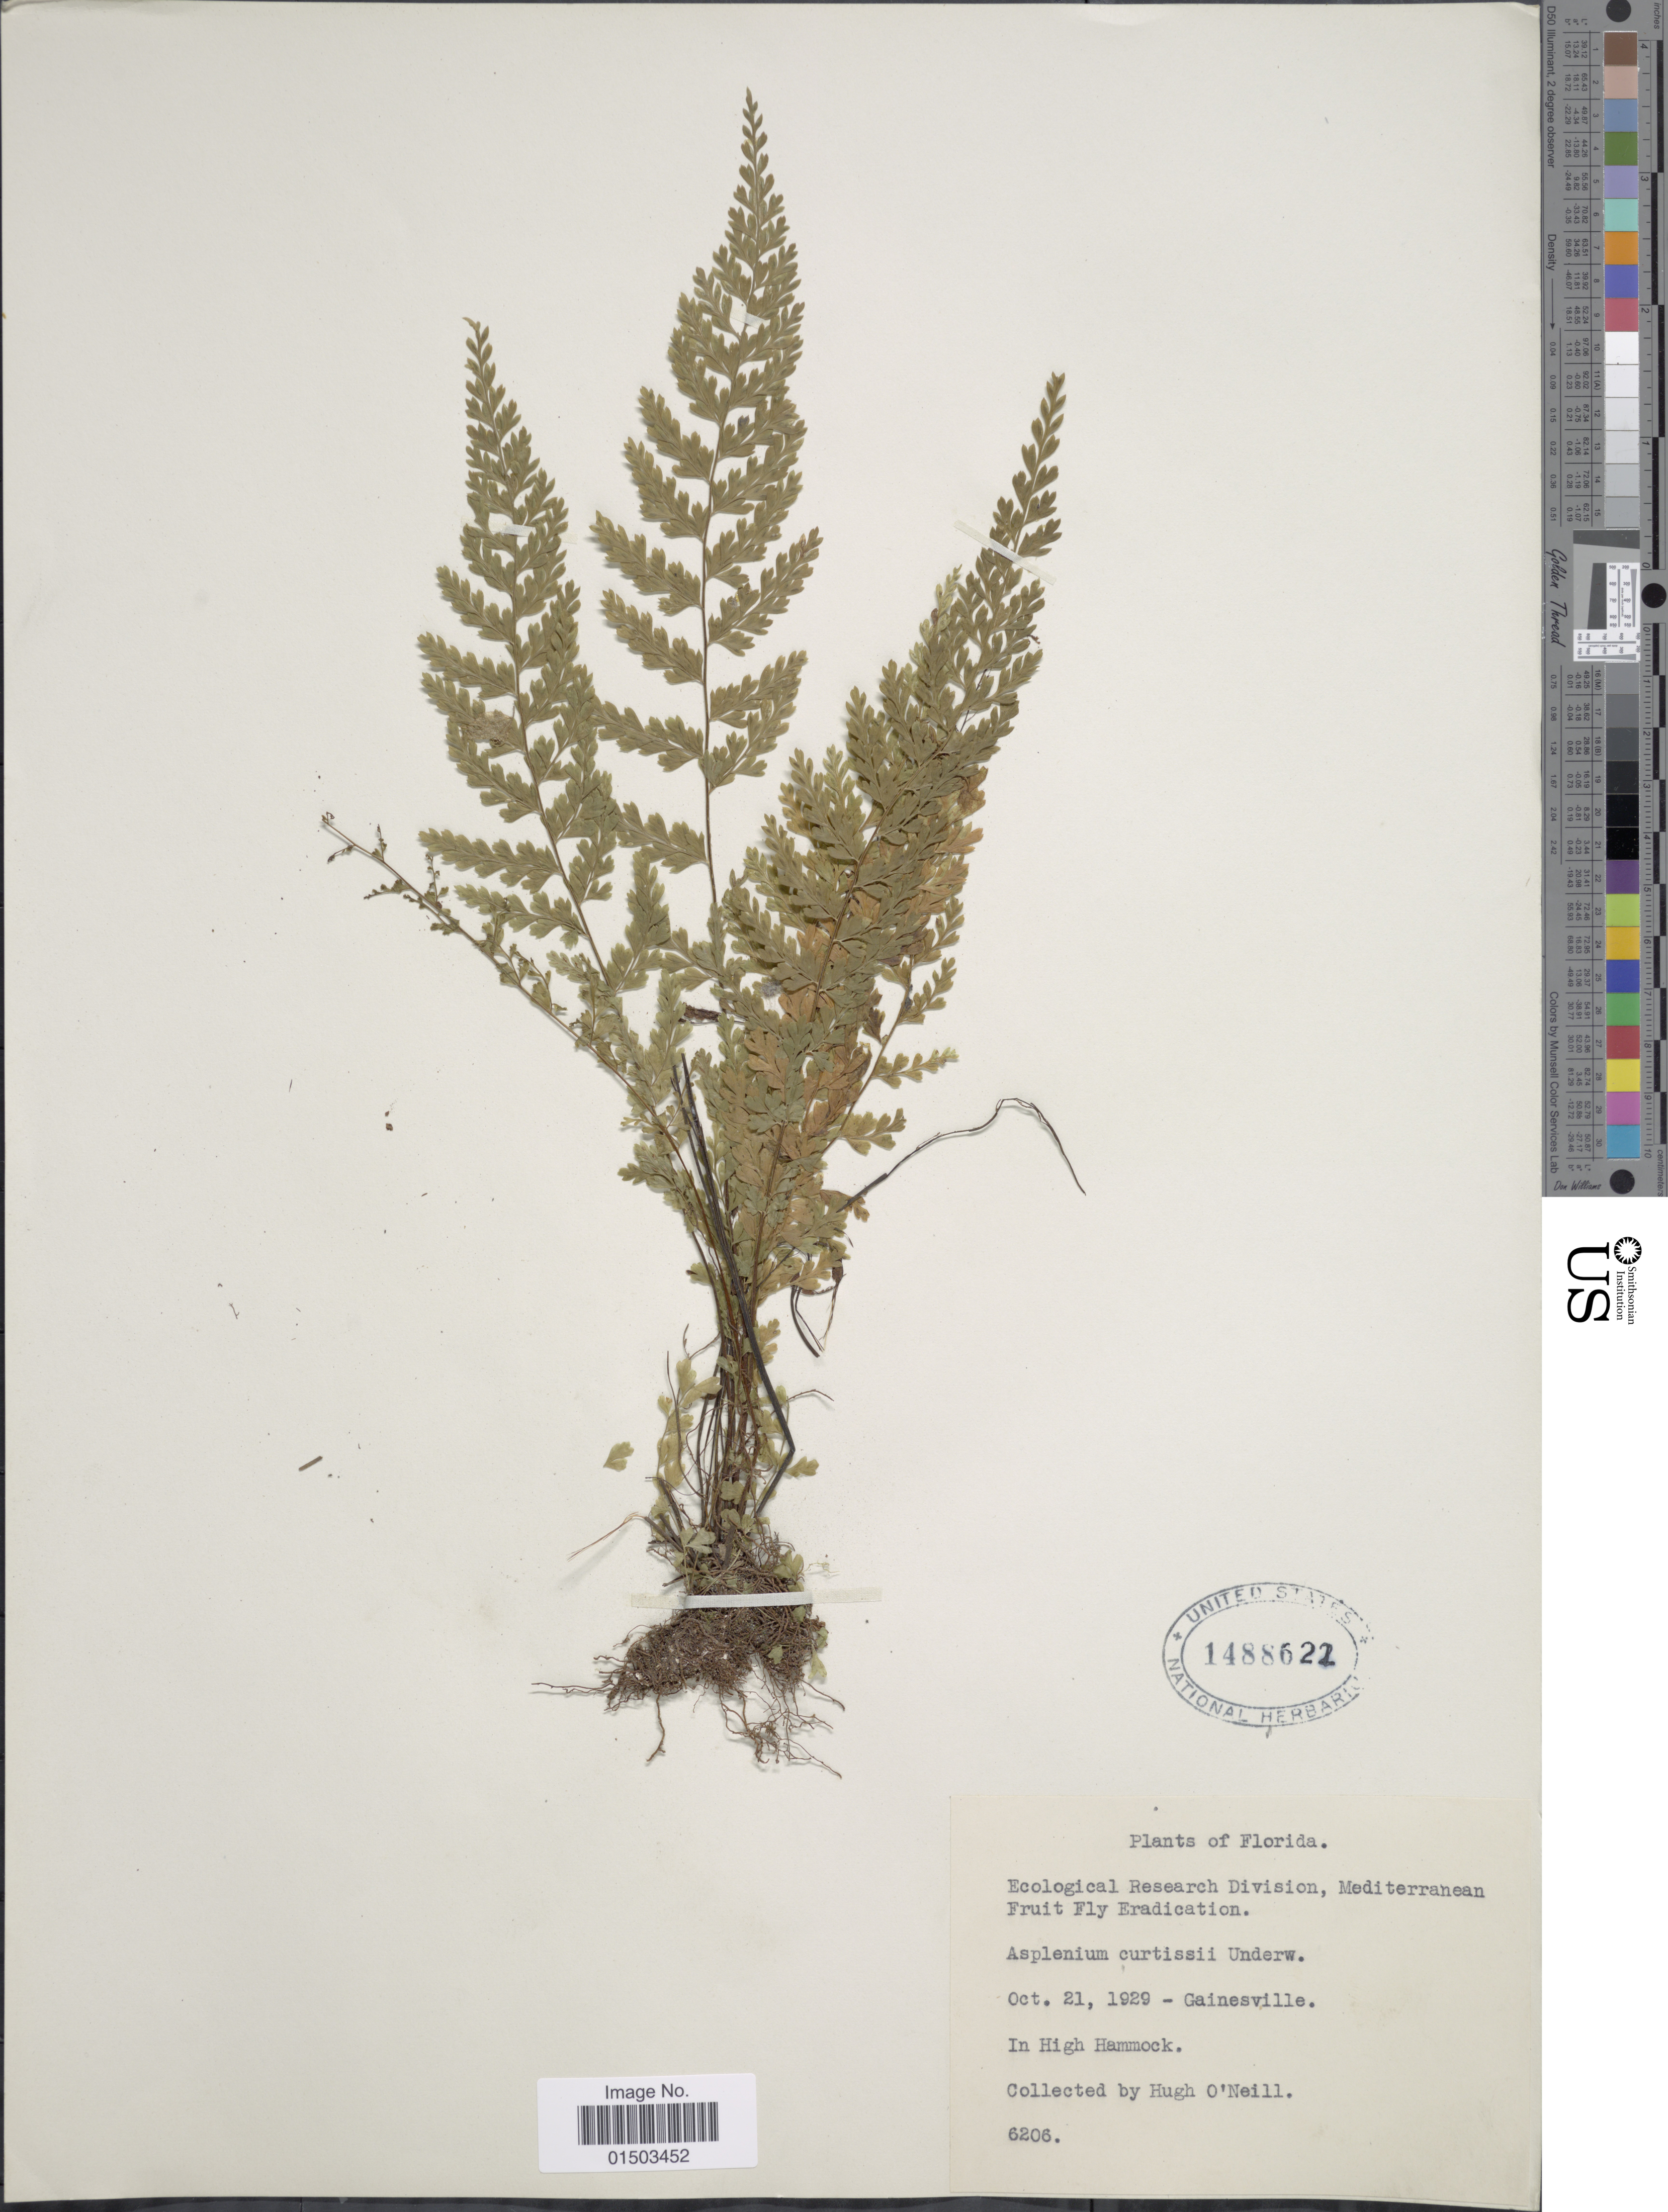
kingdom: Plantae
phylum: Tracheophyta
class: Polypodiopsida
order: Polypodiales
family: Aspleniaceae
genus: Asplenium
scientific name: Asplenium curtissii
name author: Underw.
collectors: H. O'neil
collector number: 6206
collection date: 1929-10-21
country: United States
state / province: Florida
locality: Gainesville.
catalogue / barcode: US 1488622